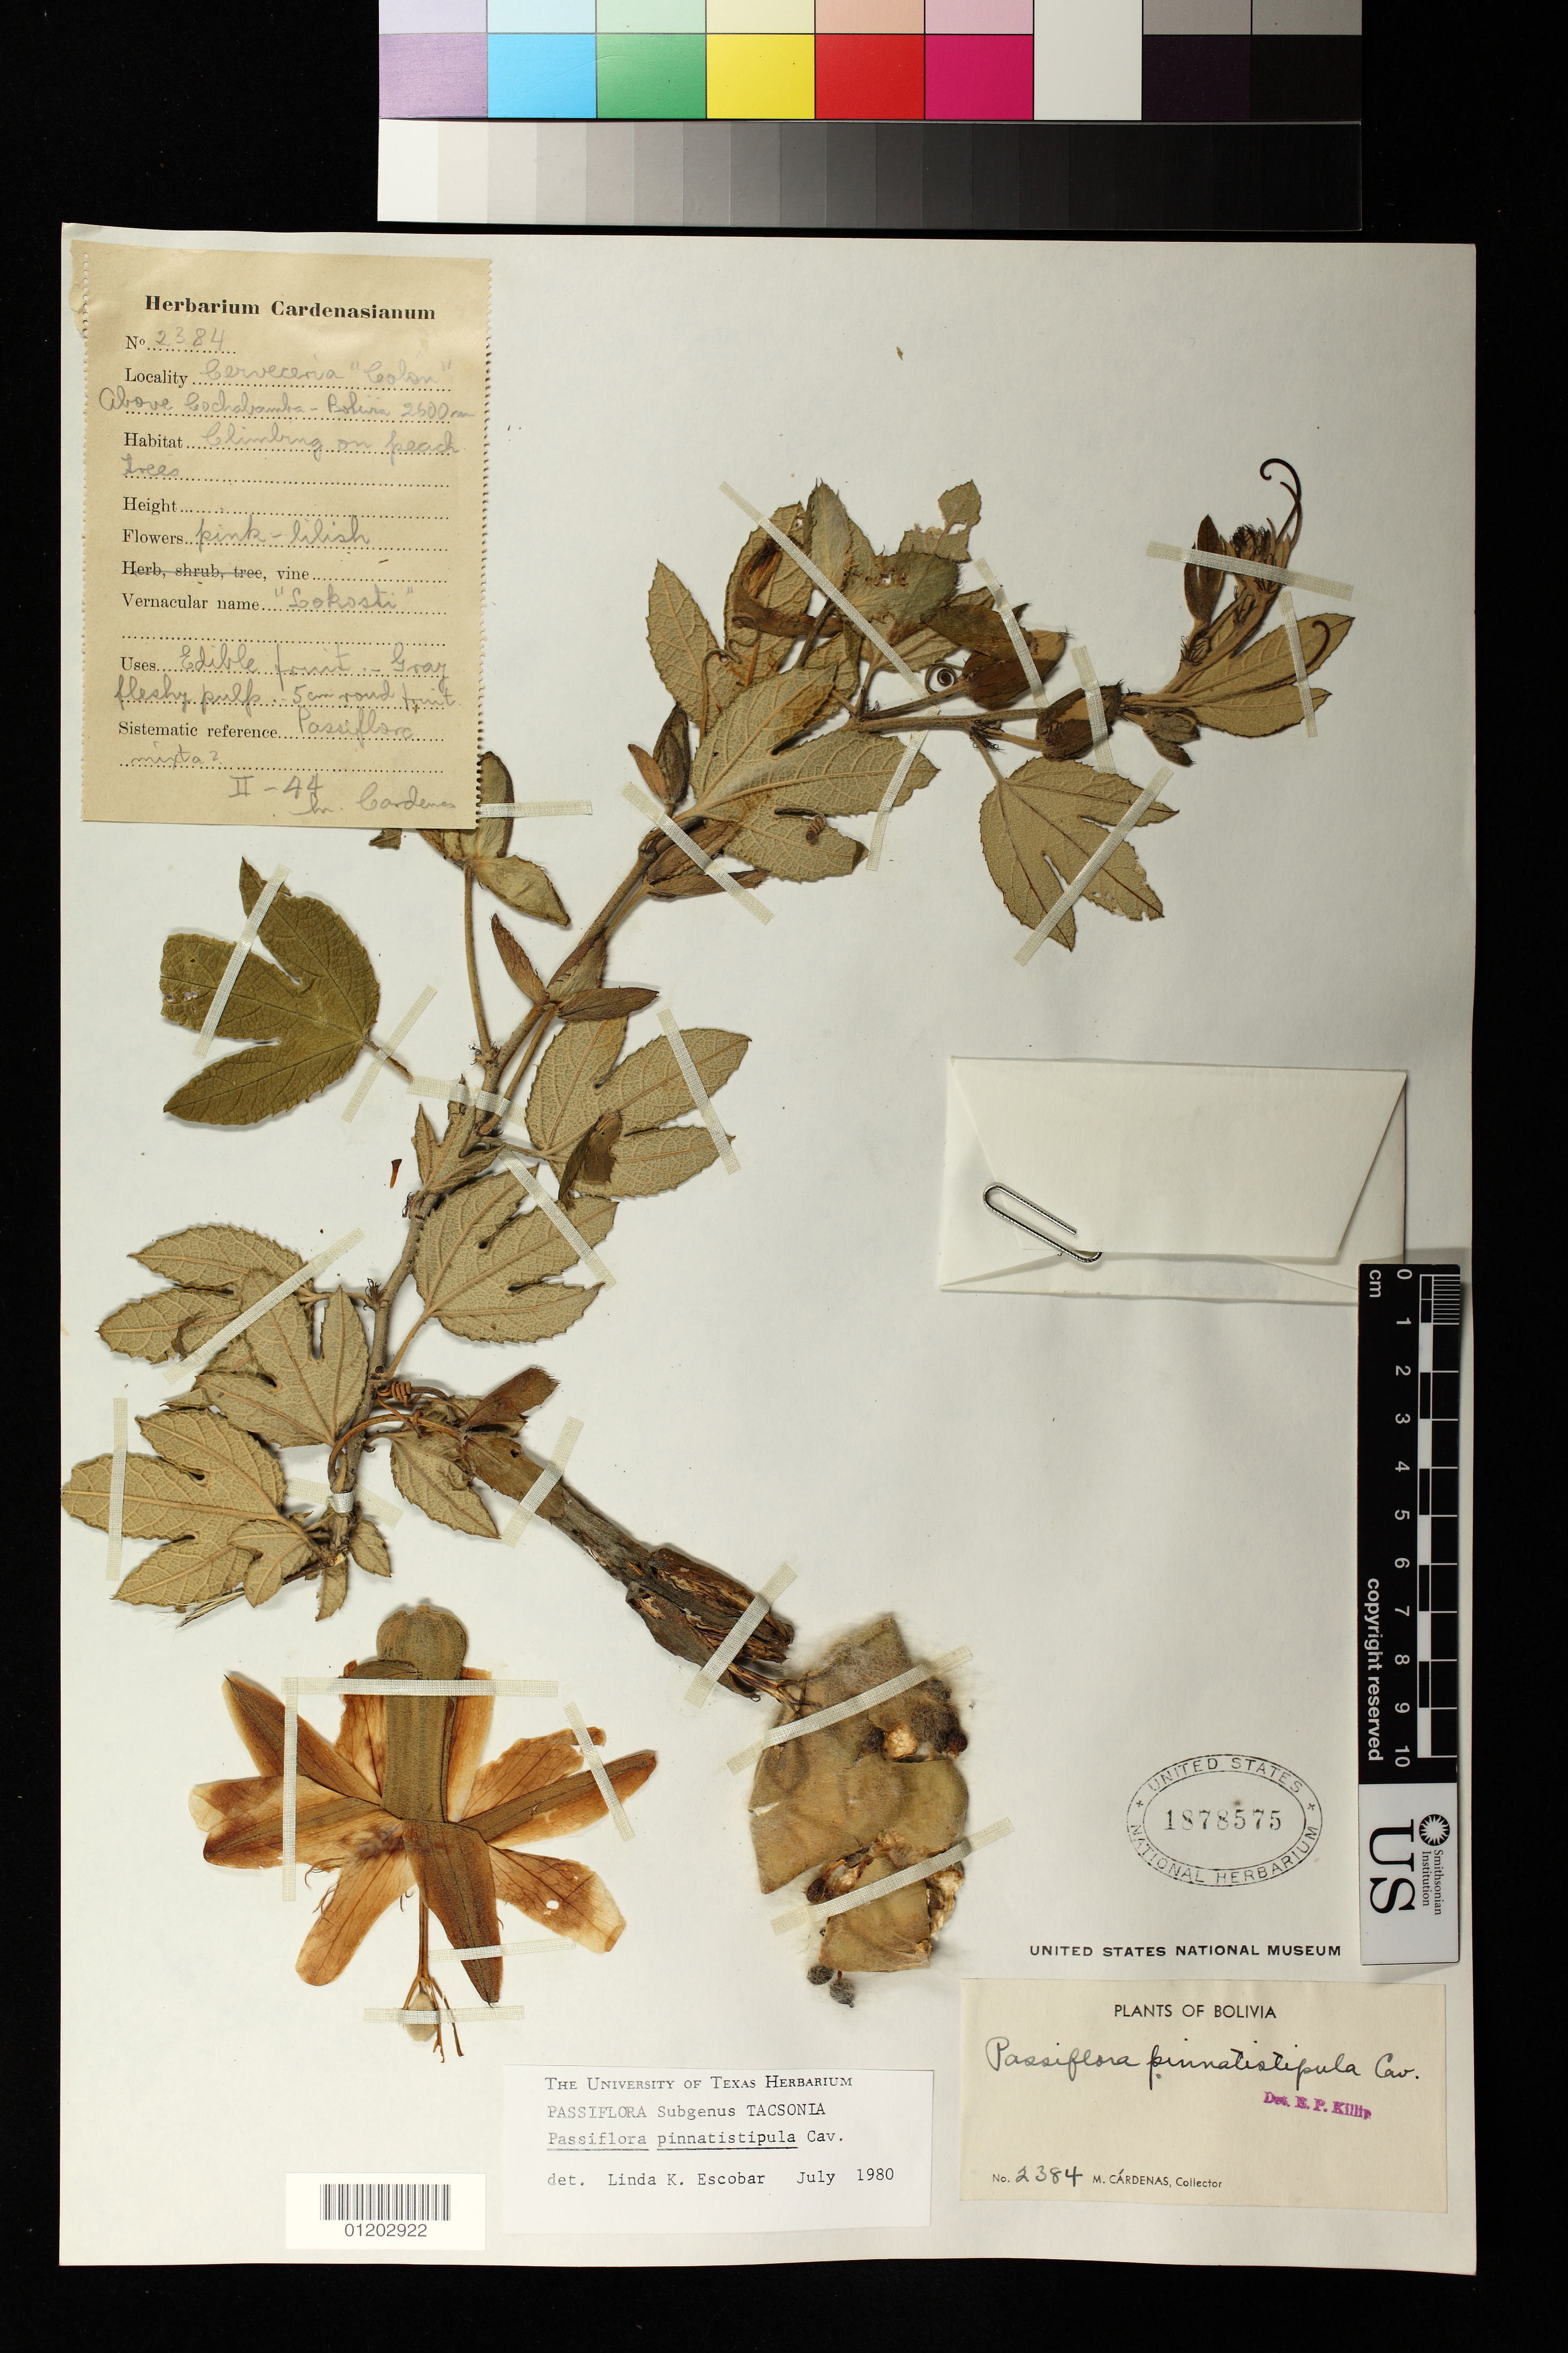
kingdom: Plantae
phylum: Tracheophyta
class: Magnoliopsida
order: Malpighiales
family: Passifloraceae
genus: Passiflora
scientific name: Passiflora pinnatistipula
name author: Cav.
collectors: M. Cárdenas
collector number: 2384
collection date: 1944-02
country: Bolivia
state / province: Cochabamba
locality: Cerveceria "Colon" above Cochabamba - Bolivia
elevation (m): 2600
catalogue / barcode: US 1878575